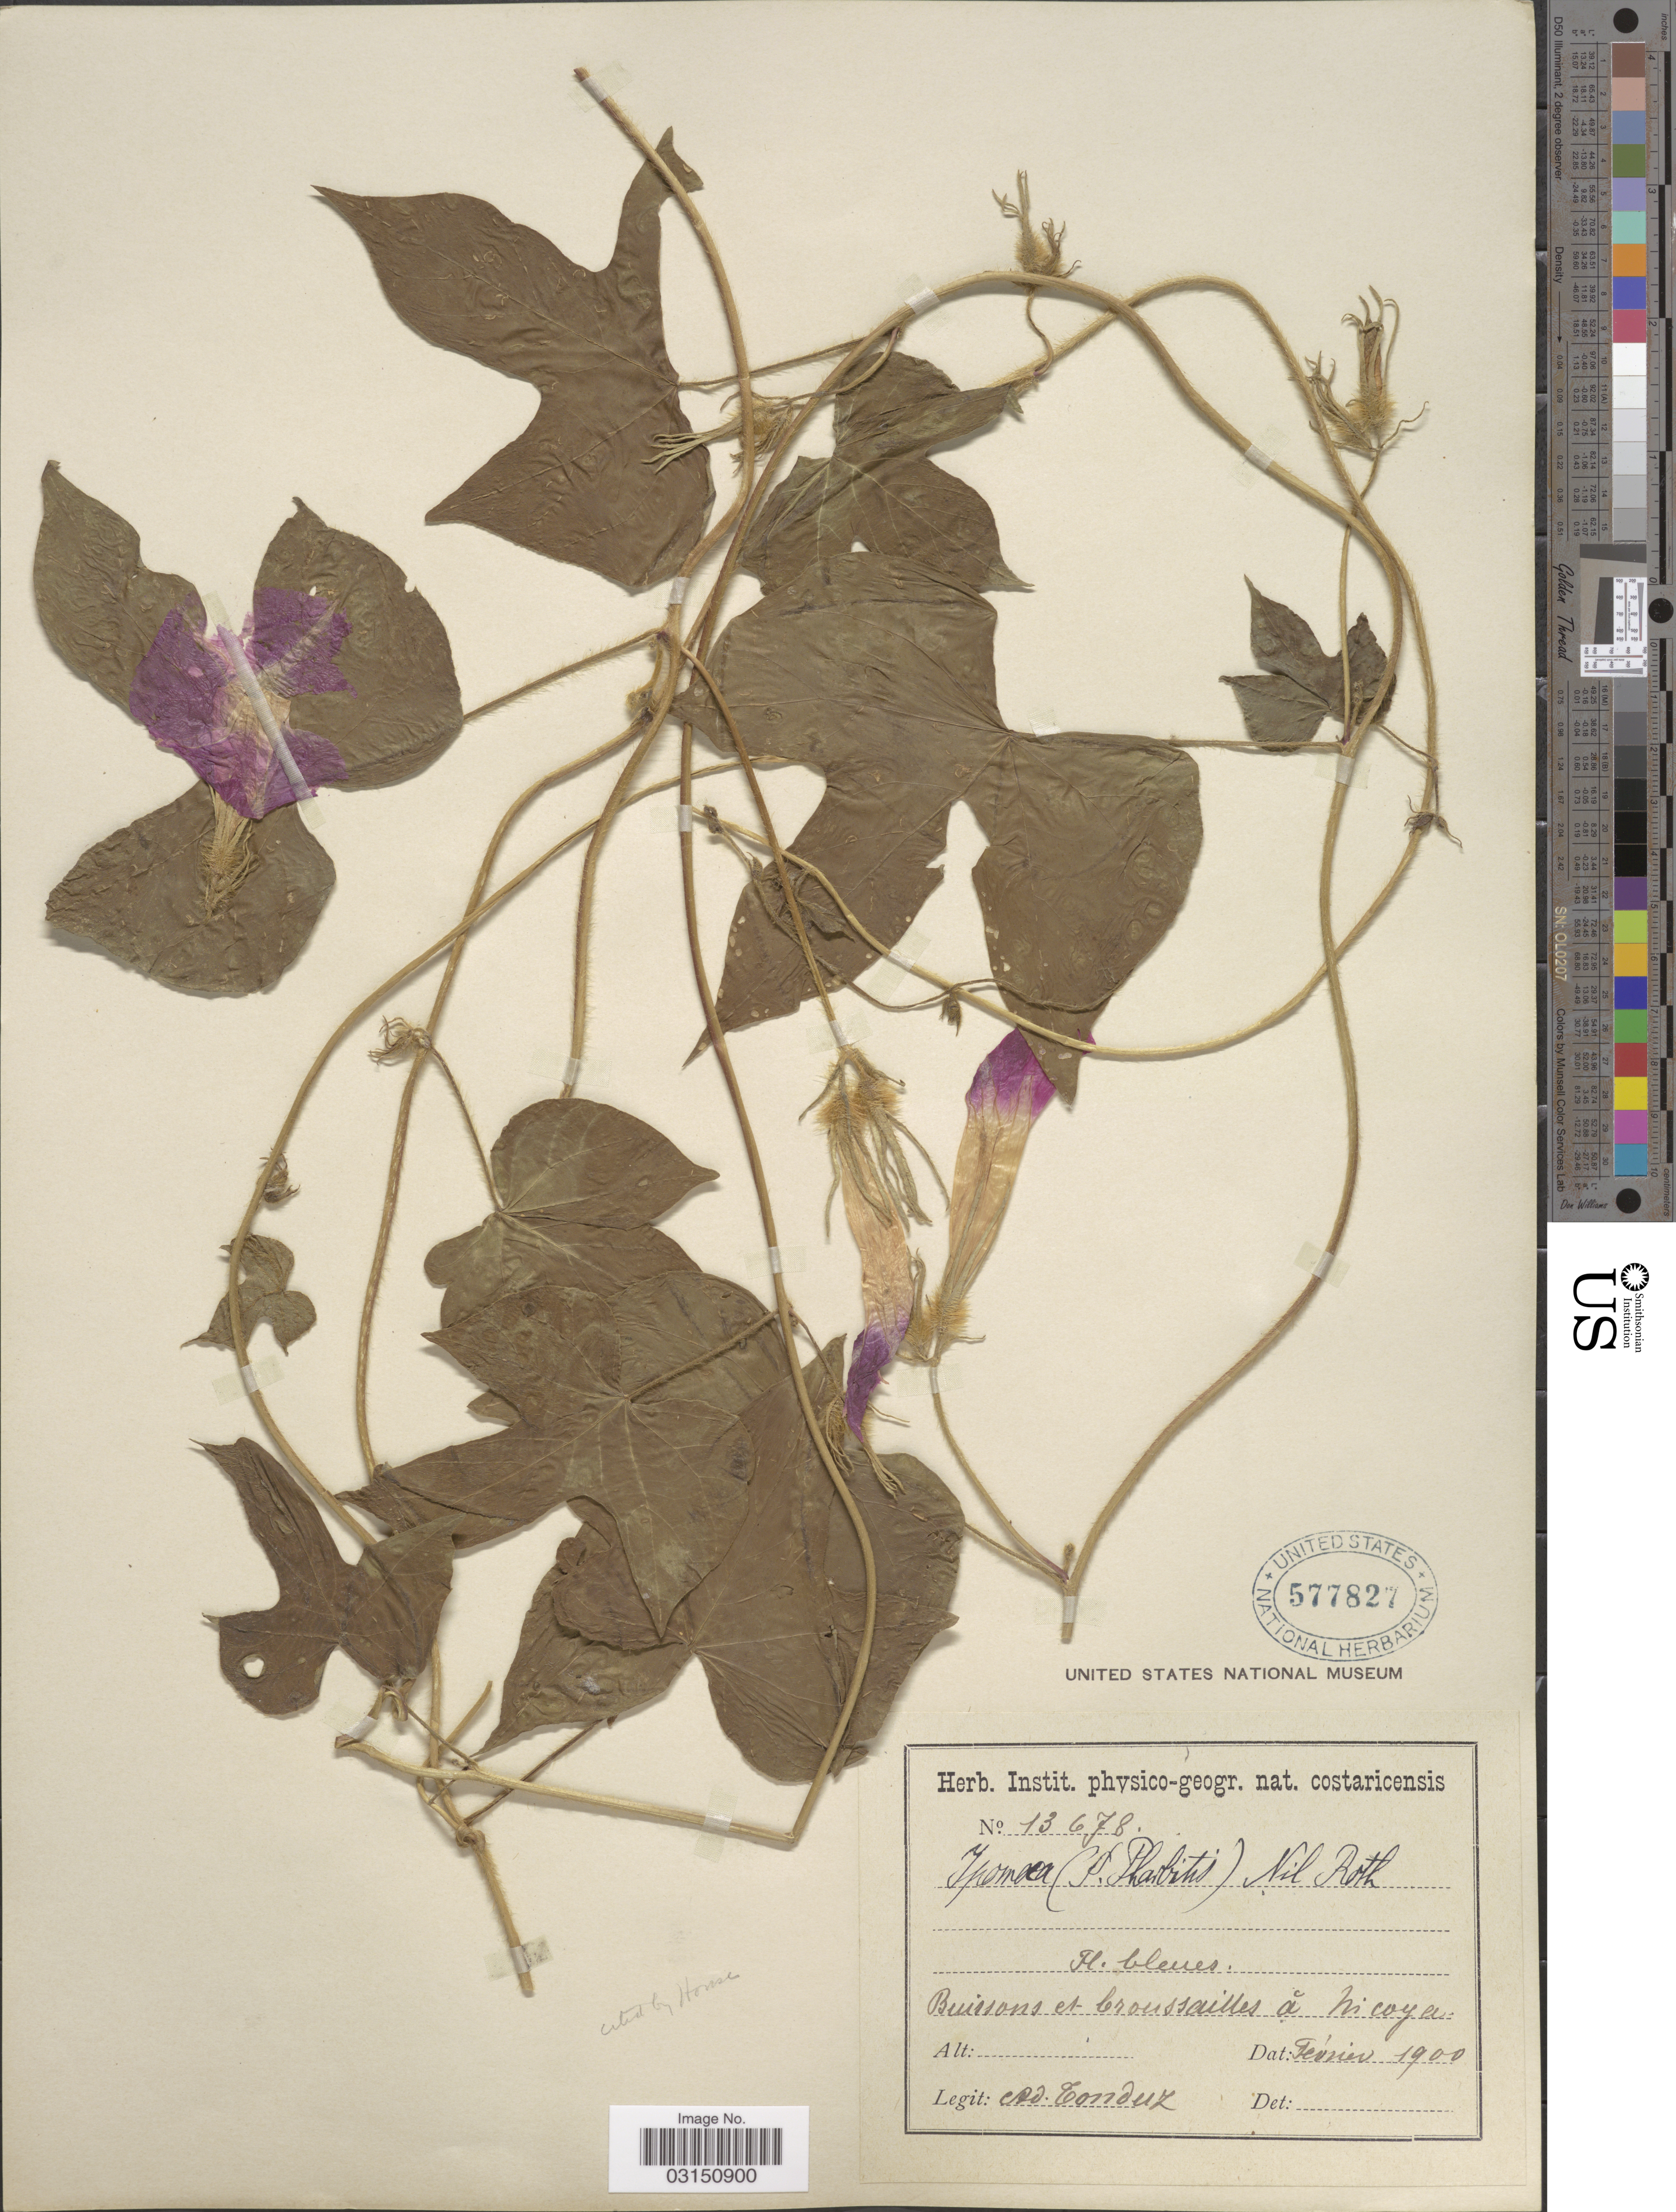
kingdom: Plantae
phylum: Tracheophyta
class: Magnoliopsida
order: Solanales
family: Convolvulaceae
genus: Ipomoea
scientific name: Ipomoea nil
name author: (L.) Roth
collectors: A. Tonduz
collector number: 13678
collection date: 1900-02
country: Costa Rica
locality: Buissons et broussailles á Nicoya.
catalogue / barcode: US 577827